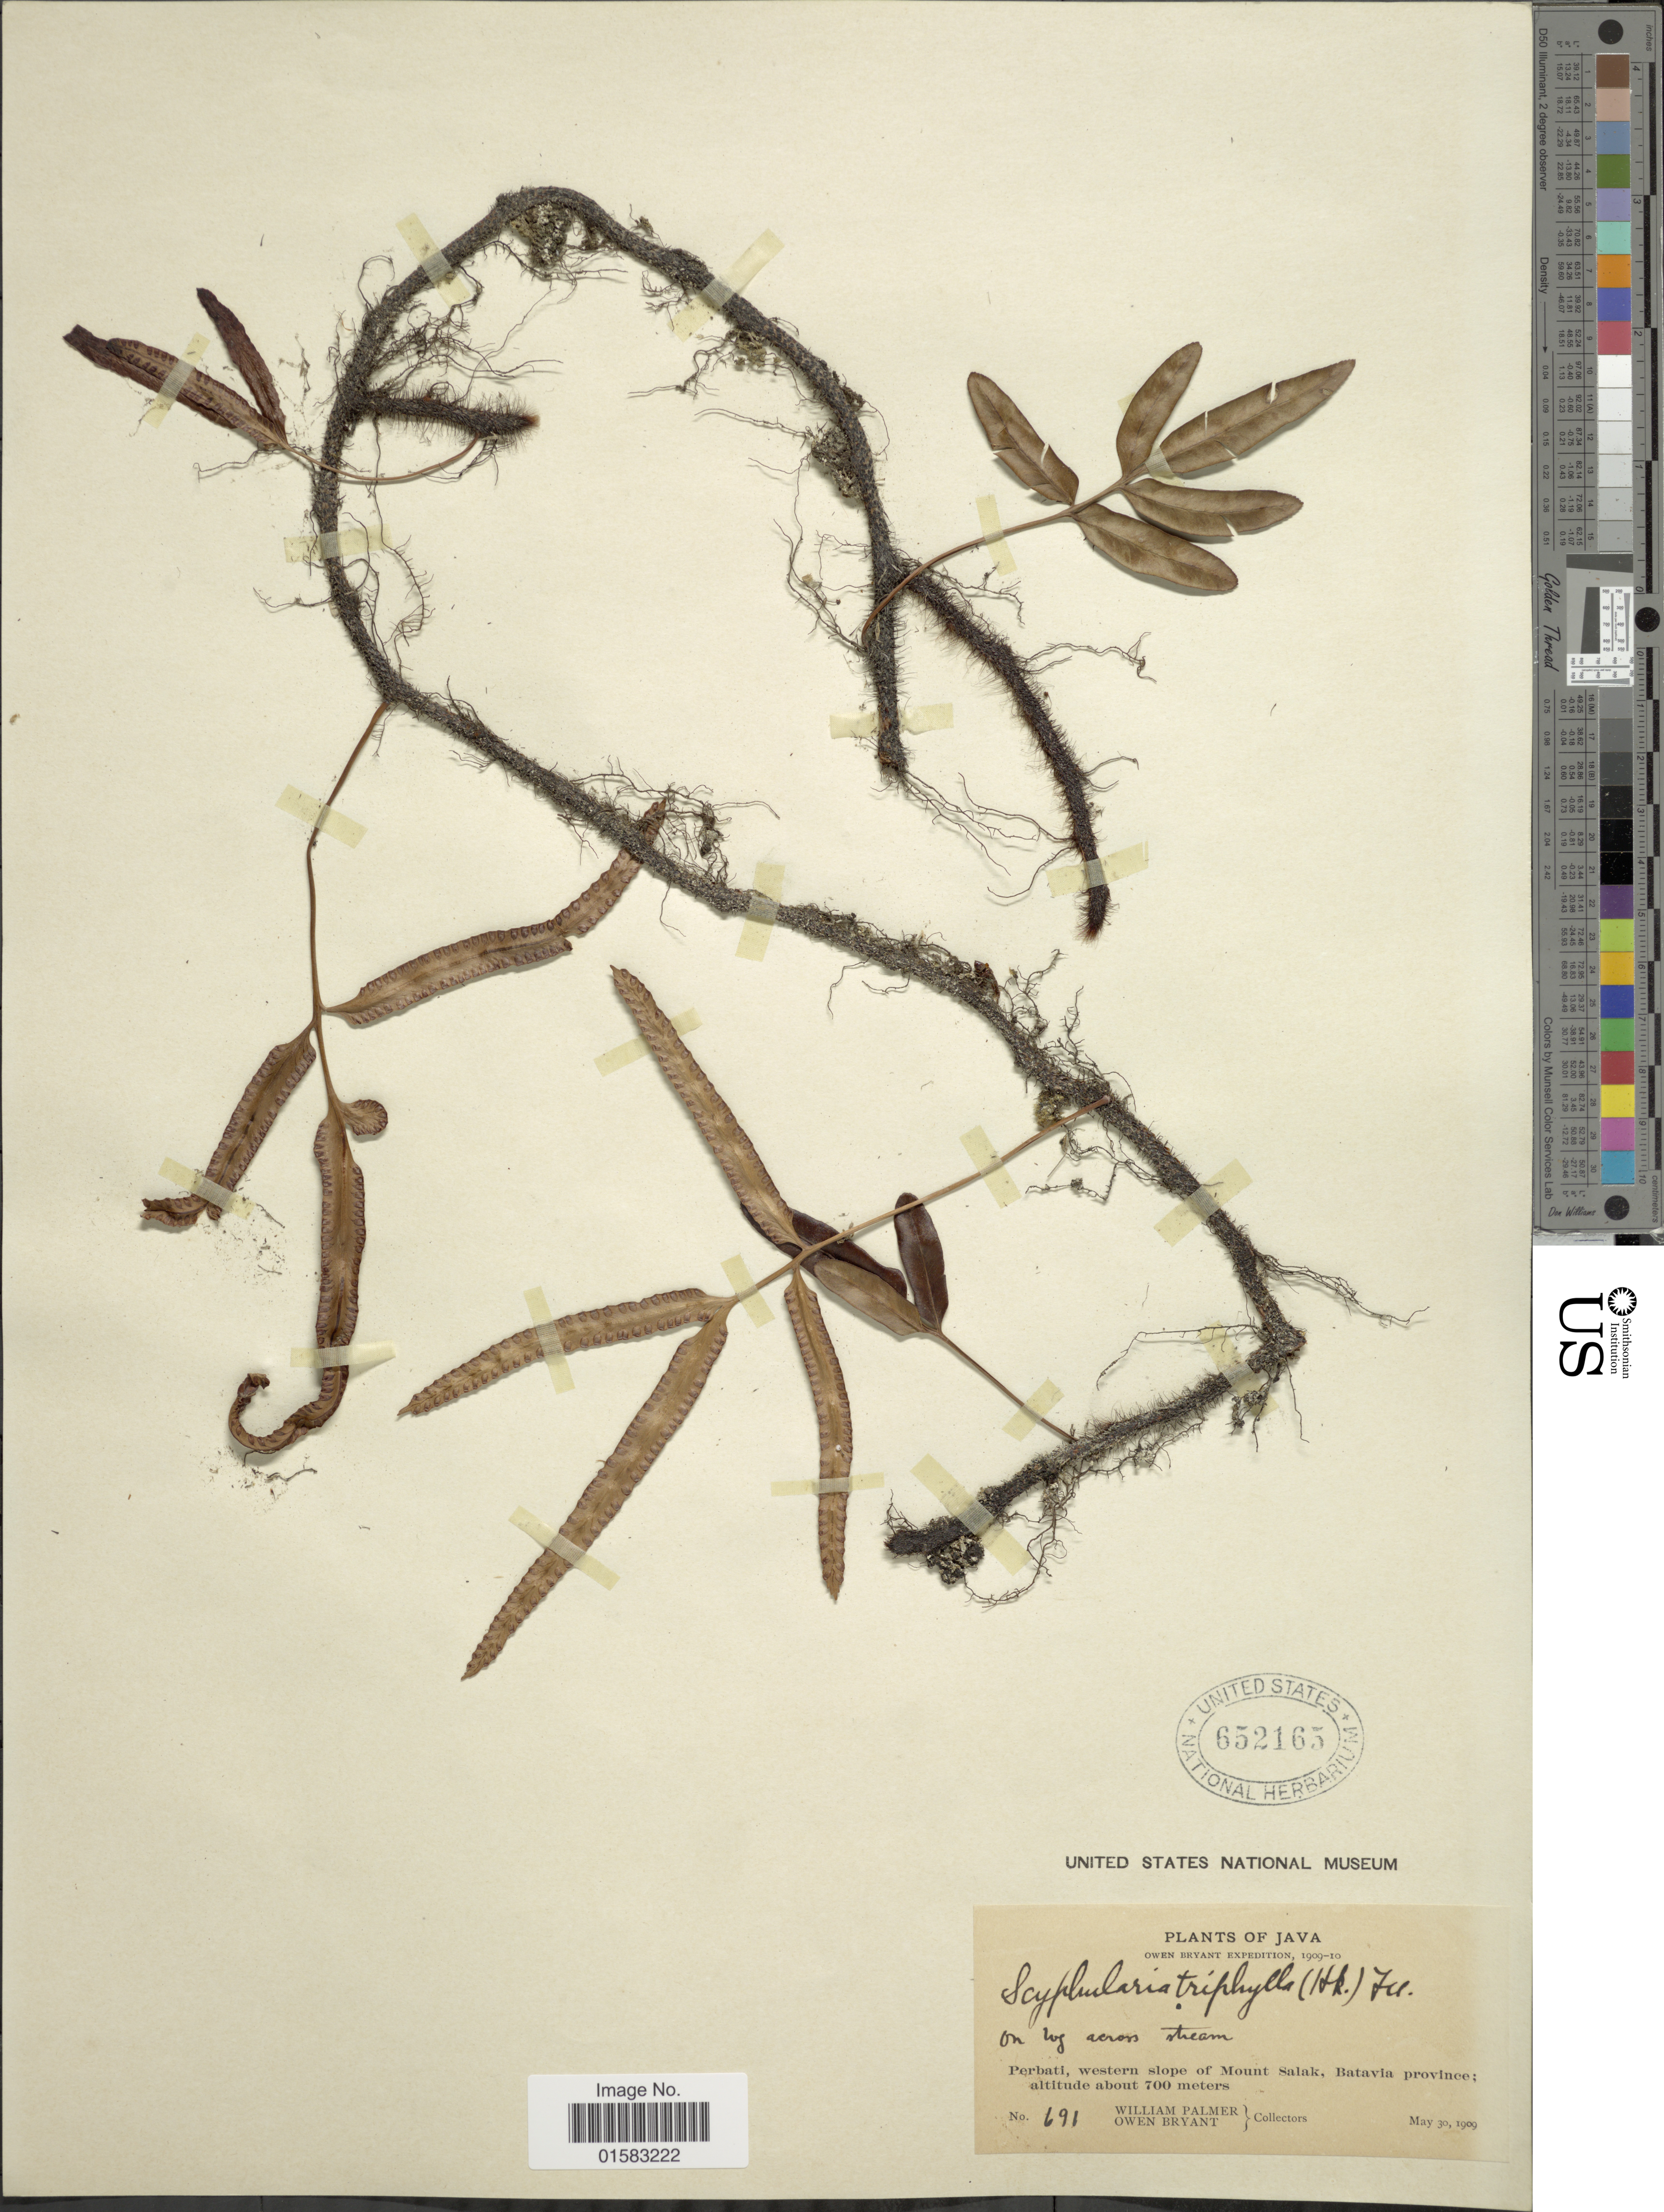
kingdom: Plantae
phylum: Tracheophyta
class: Polypodiopsida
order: Polypodiales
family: Davalliaceae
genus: Davallia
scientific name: Davallia pentaphylla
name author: Blume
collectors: W. Palmer & O. Bryant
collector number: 691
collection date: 1909-05-30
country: Indonesia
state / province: Java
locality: Perbati, western slope of Mount Salak, Batavia Province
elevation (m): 700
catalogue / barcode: US 652165